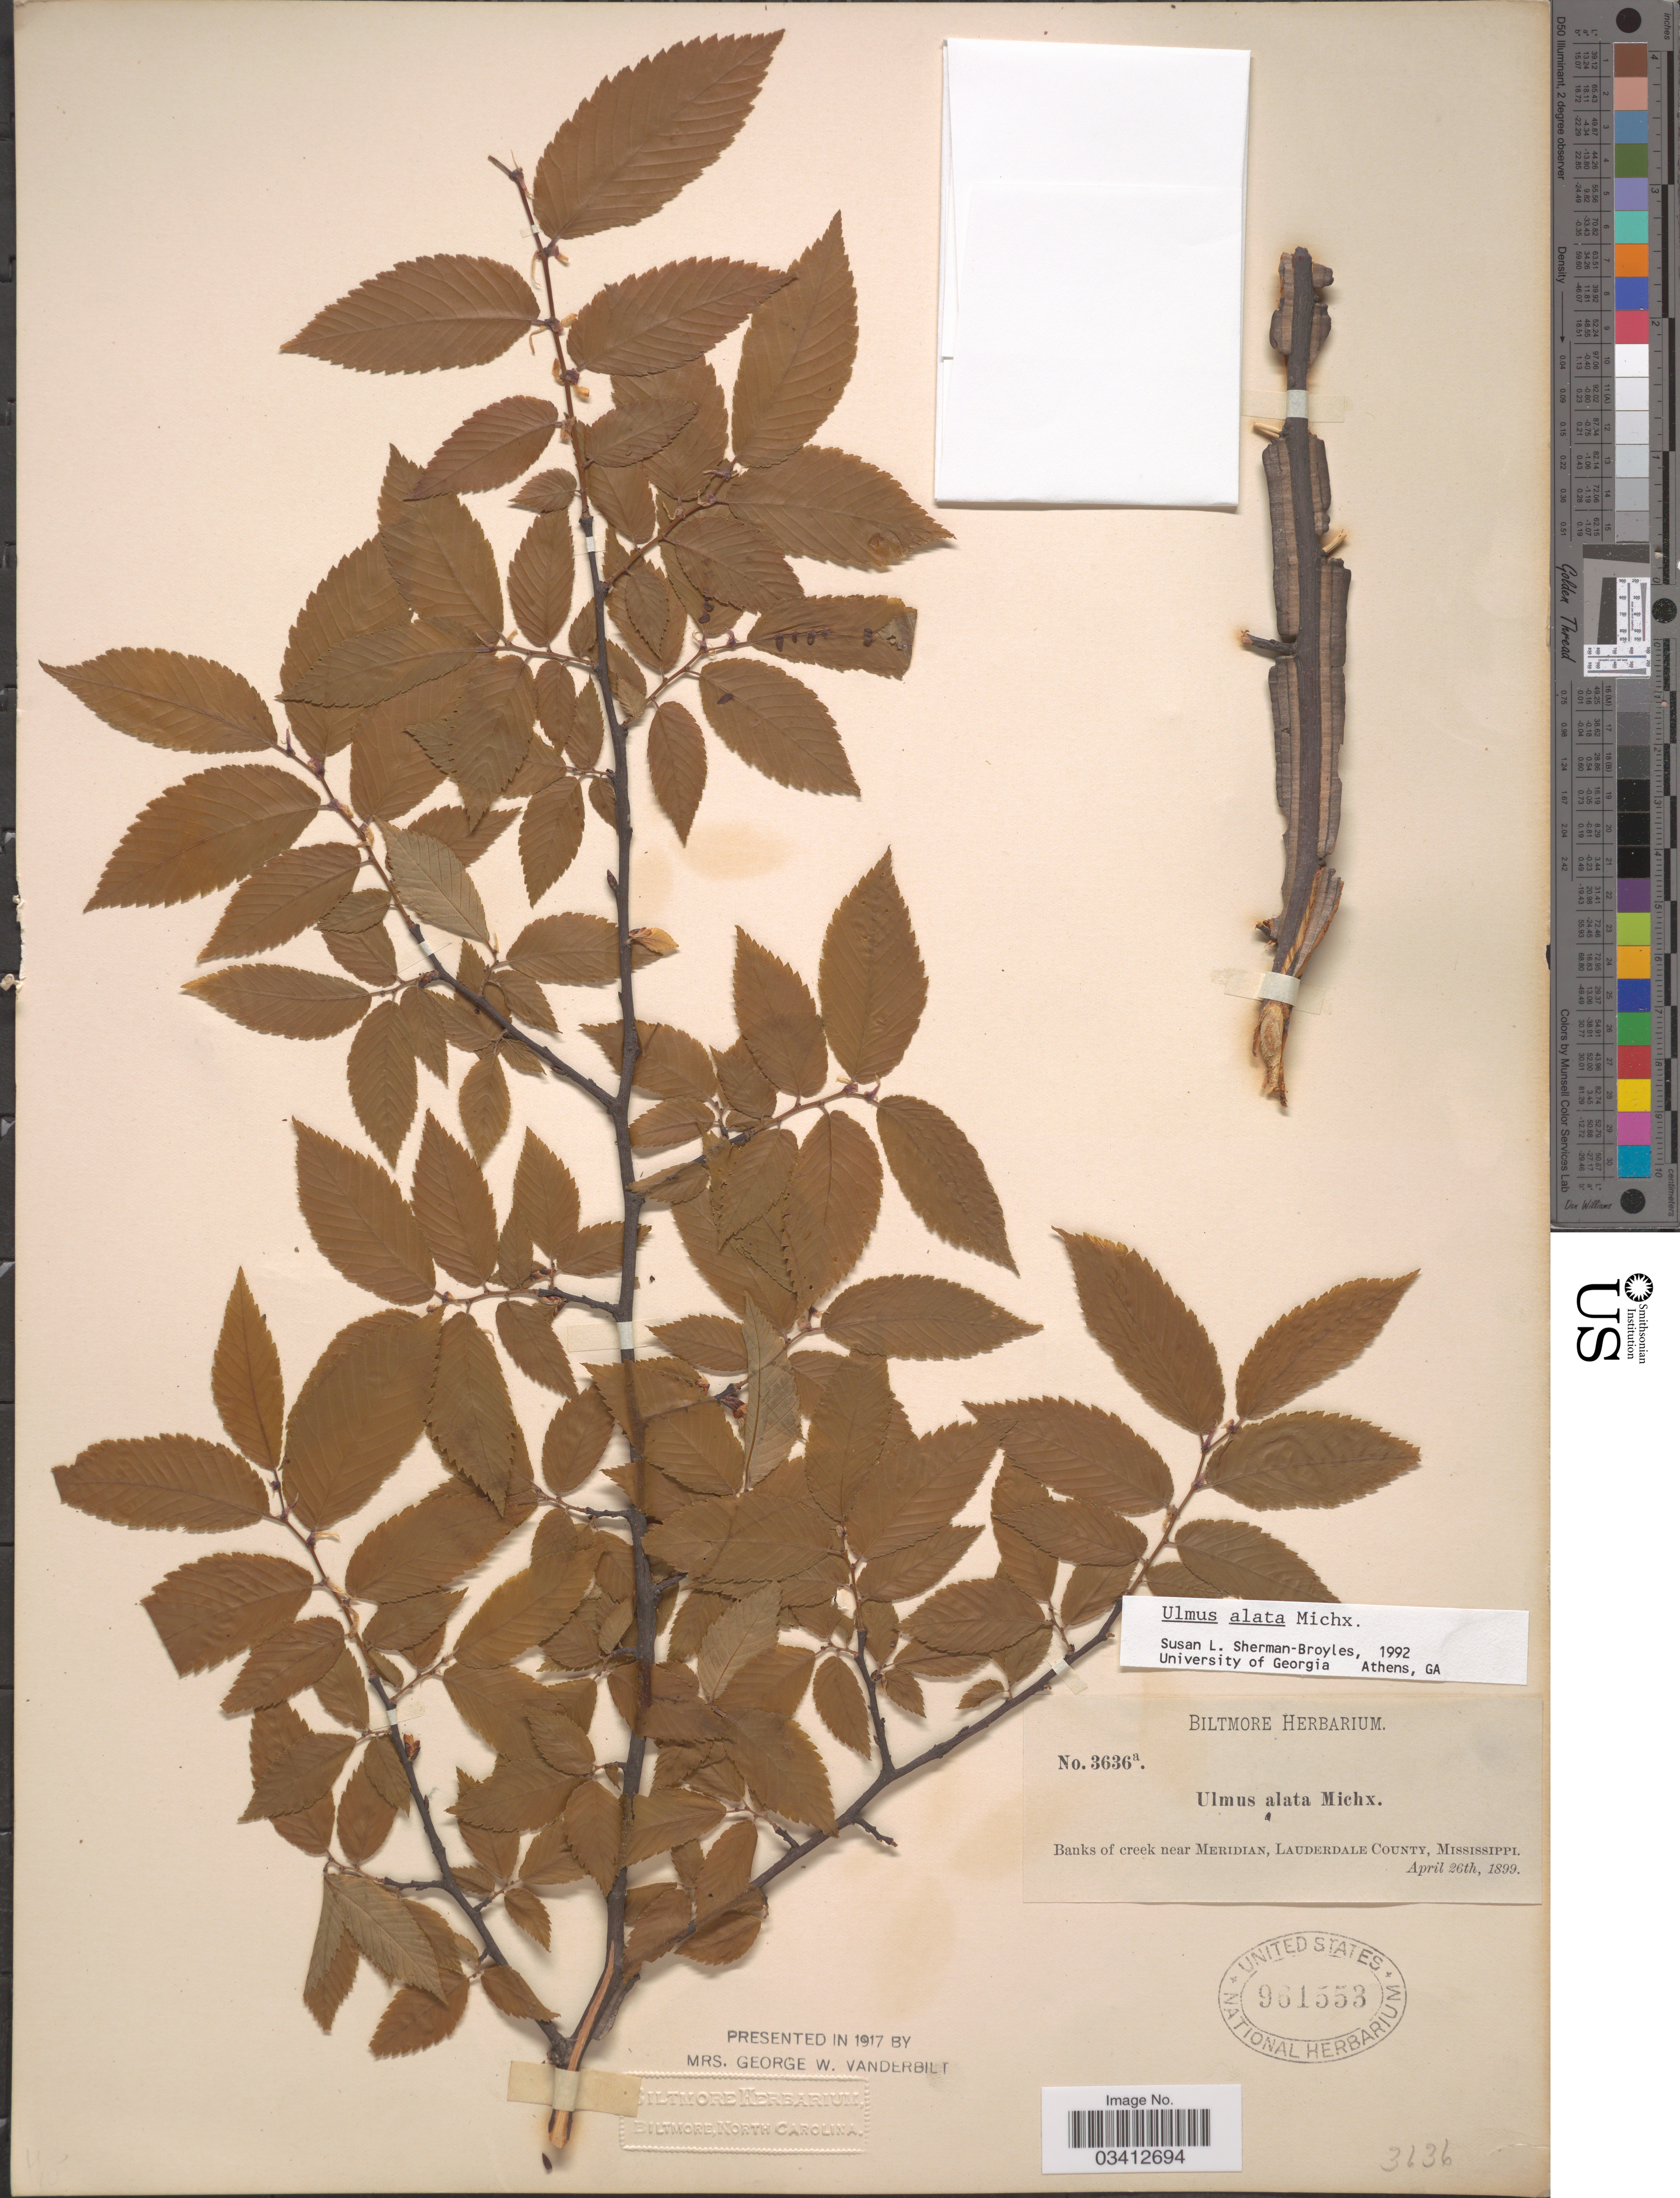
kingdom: Plantae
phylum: Tracheophyta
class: Magnoliopsida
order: Rosales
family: Ulmaceae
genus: Ulmus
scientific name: Ulmus alata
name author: Michx.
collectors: ex herb. Biltmore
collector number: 3636a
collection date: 1899-04-26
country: United States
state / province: Mississippi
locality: Banks of creek near Meridian, Lauderdale County.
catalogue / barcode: US 961553